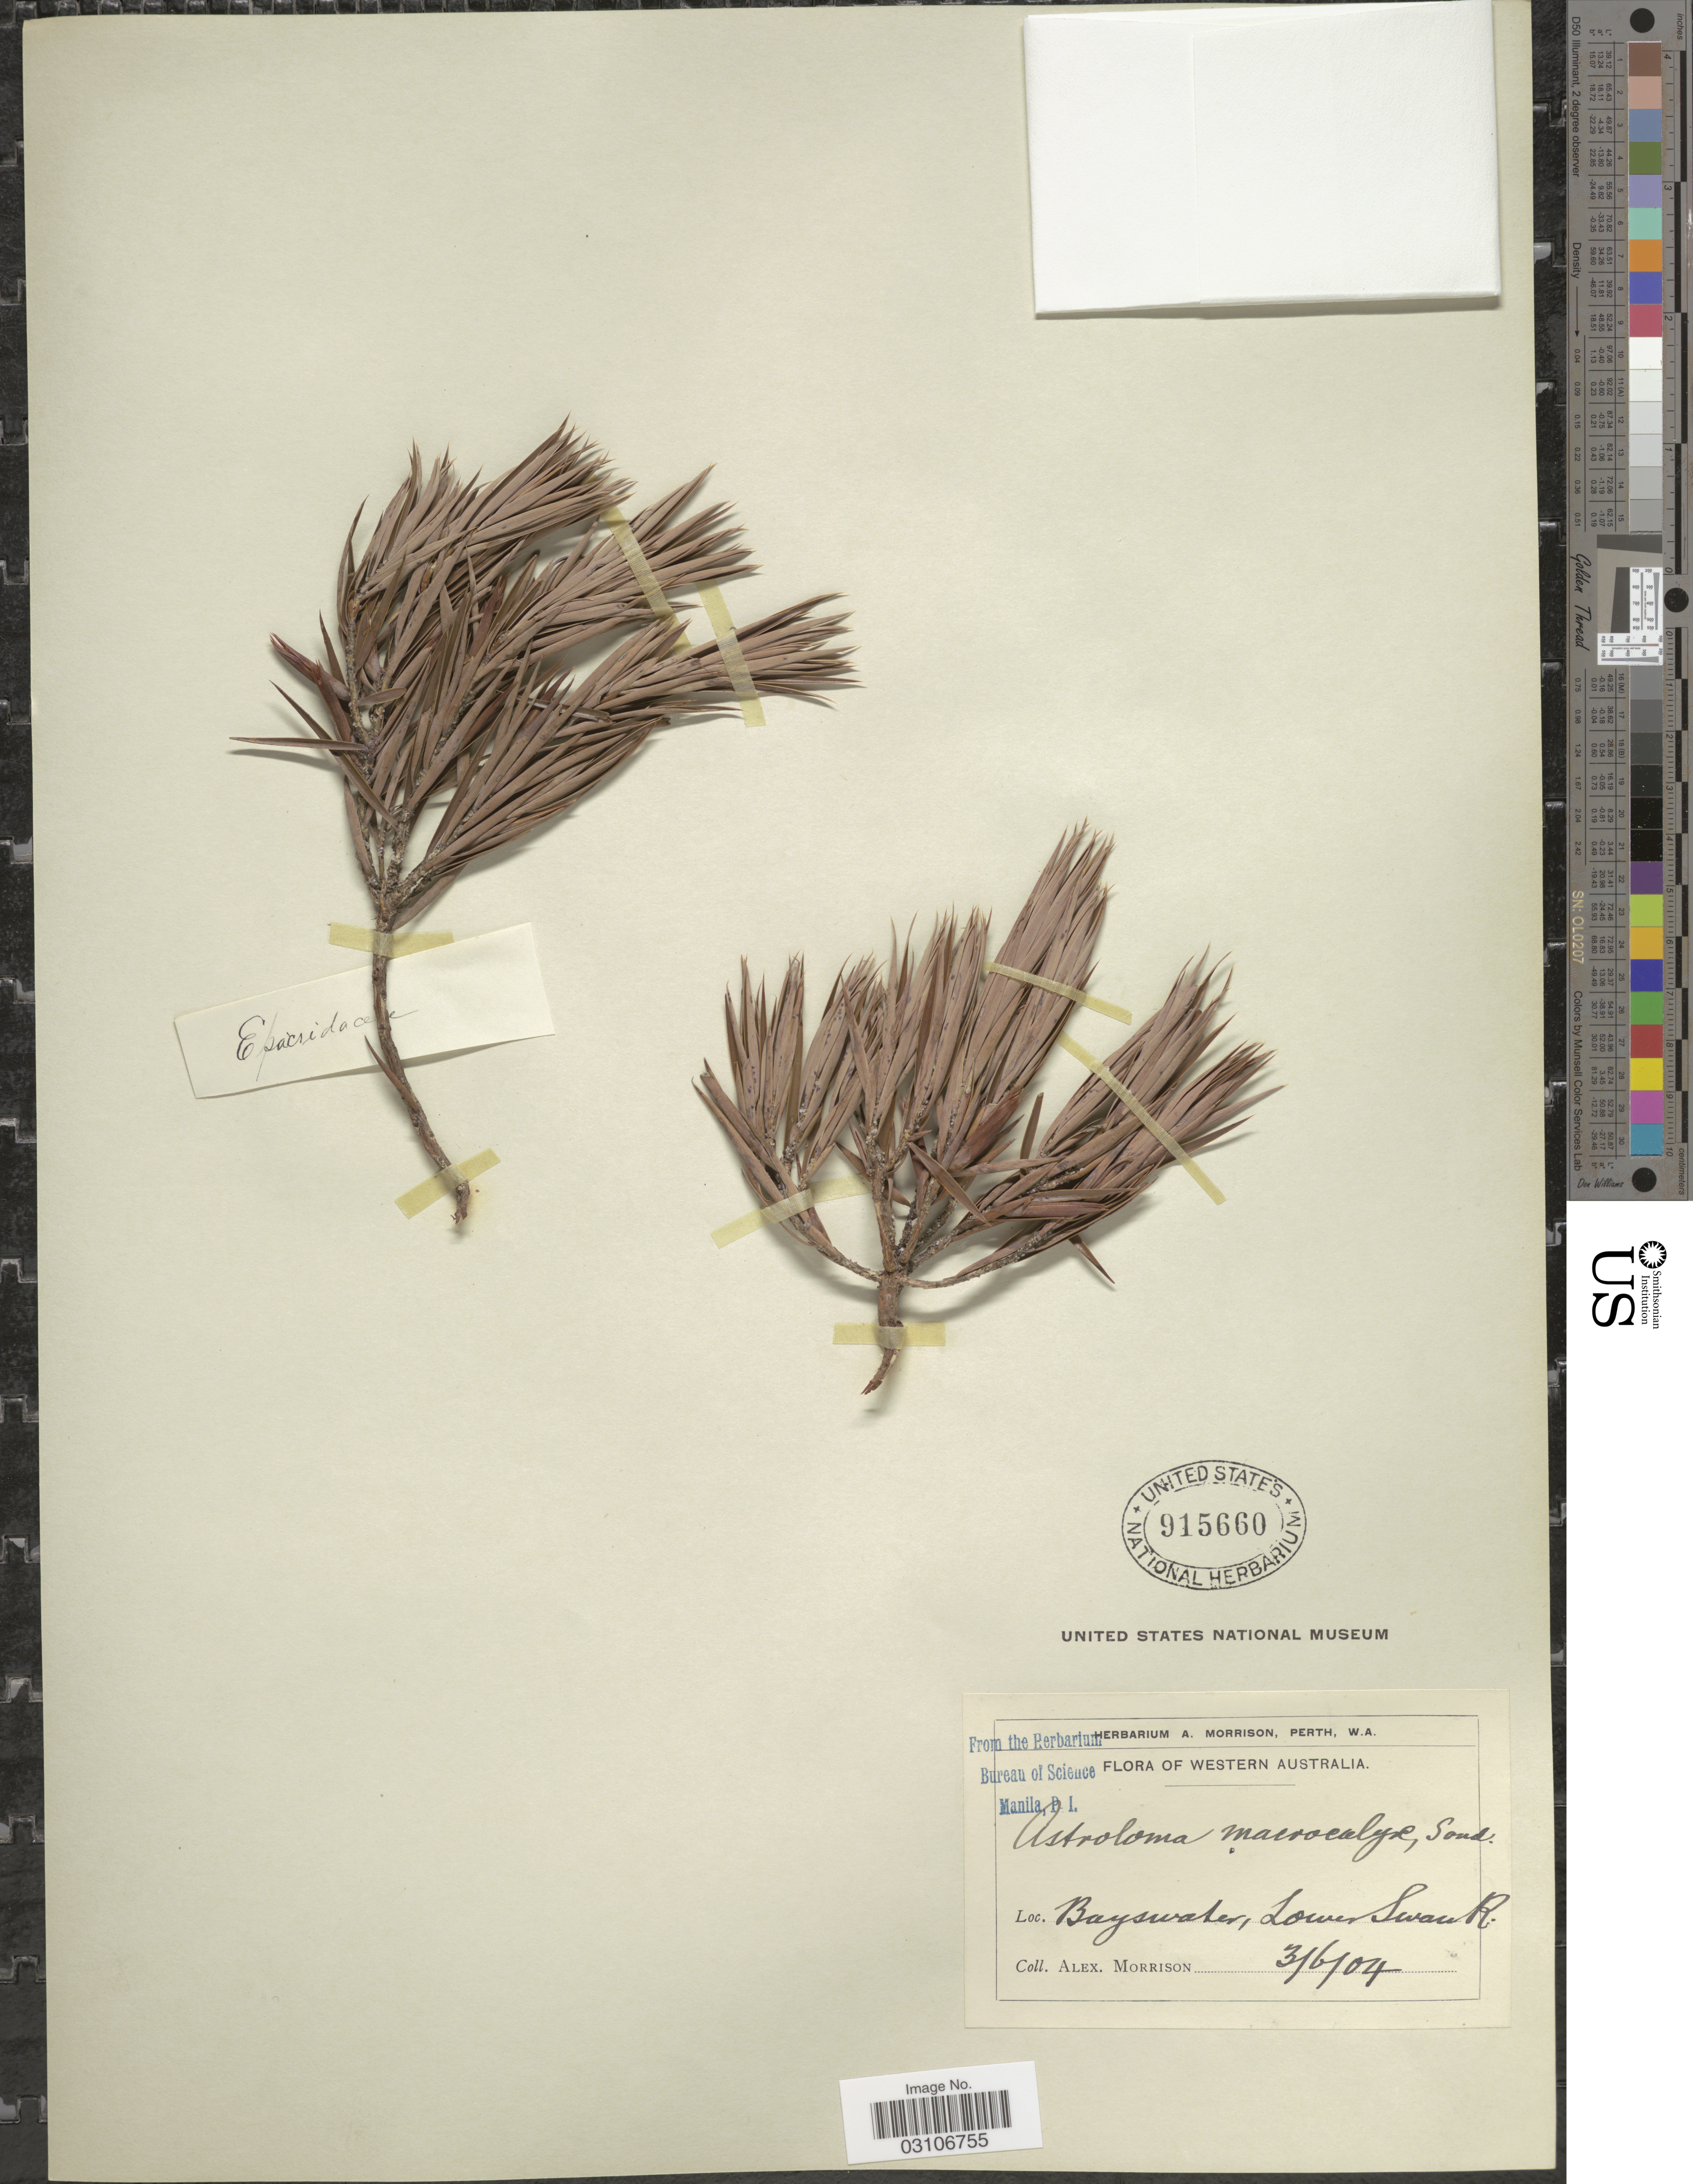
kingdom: Plantae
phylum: Tracheophyta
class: Magnoliopsida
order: Ericales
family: Ericaceae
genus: Astroloma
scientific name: Astroloma macrocalyx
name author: Sond.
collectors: A. Morrison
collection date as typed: Transcribed d/m/y: 3/6/4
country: Australia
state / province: Western Australia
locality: Bayswater, Lower Swan R.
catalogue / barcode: US 915660